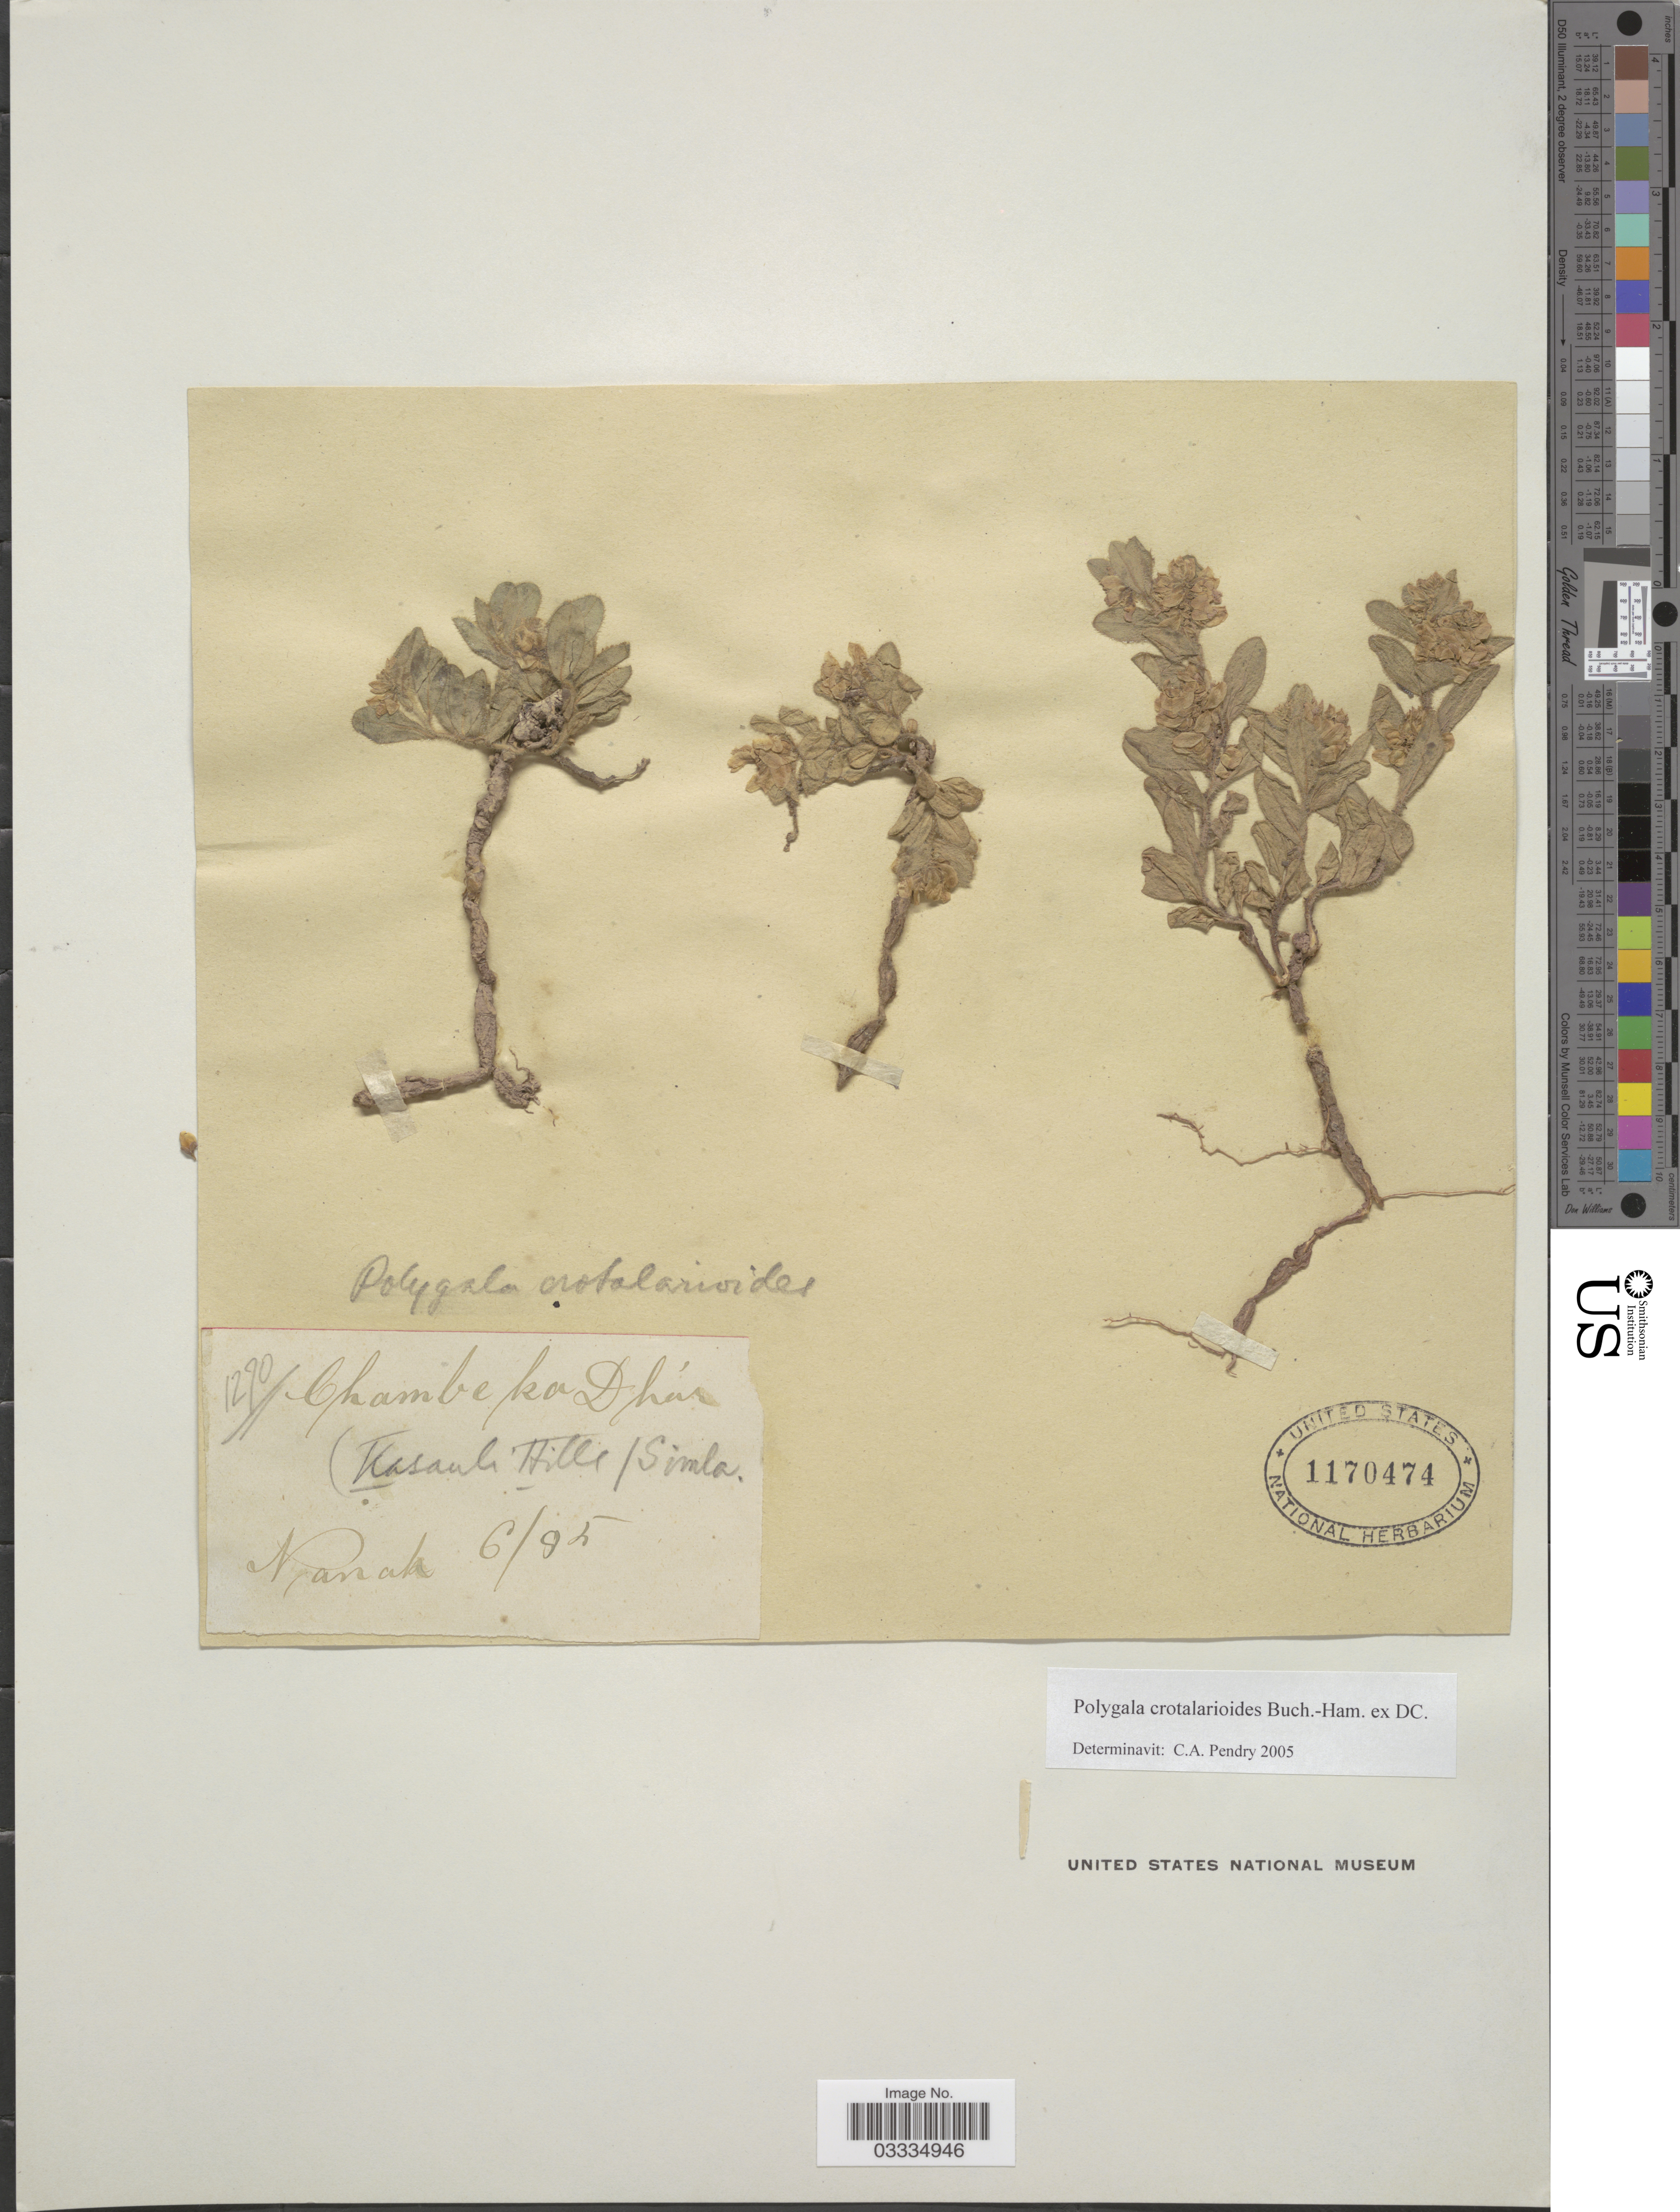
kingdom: Plantae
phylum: Tracheophyta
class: Magnoliopsida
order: Fabales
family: Polygalaceae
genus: Polygala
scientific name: Polygala crotalarioides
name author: Buch.-Ham. ex DC.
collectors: Nanak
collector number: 1270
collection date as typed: Transcribed d/m/y: /6/95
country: India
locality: Chambe ka Dhúr, Kasauli Hill / Simla.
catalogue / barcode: US 1170474